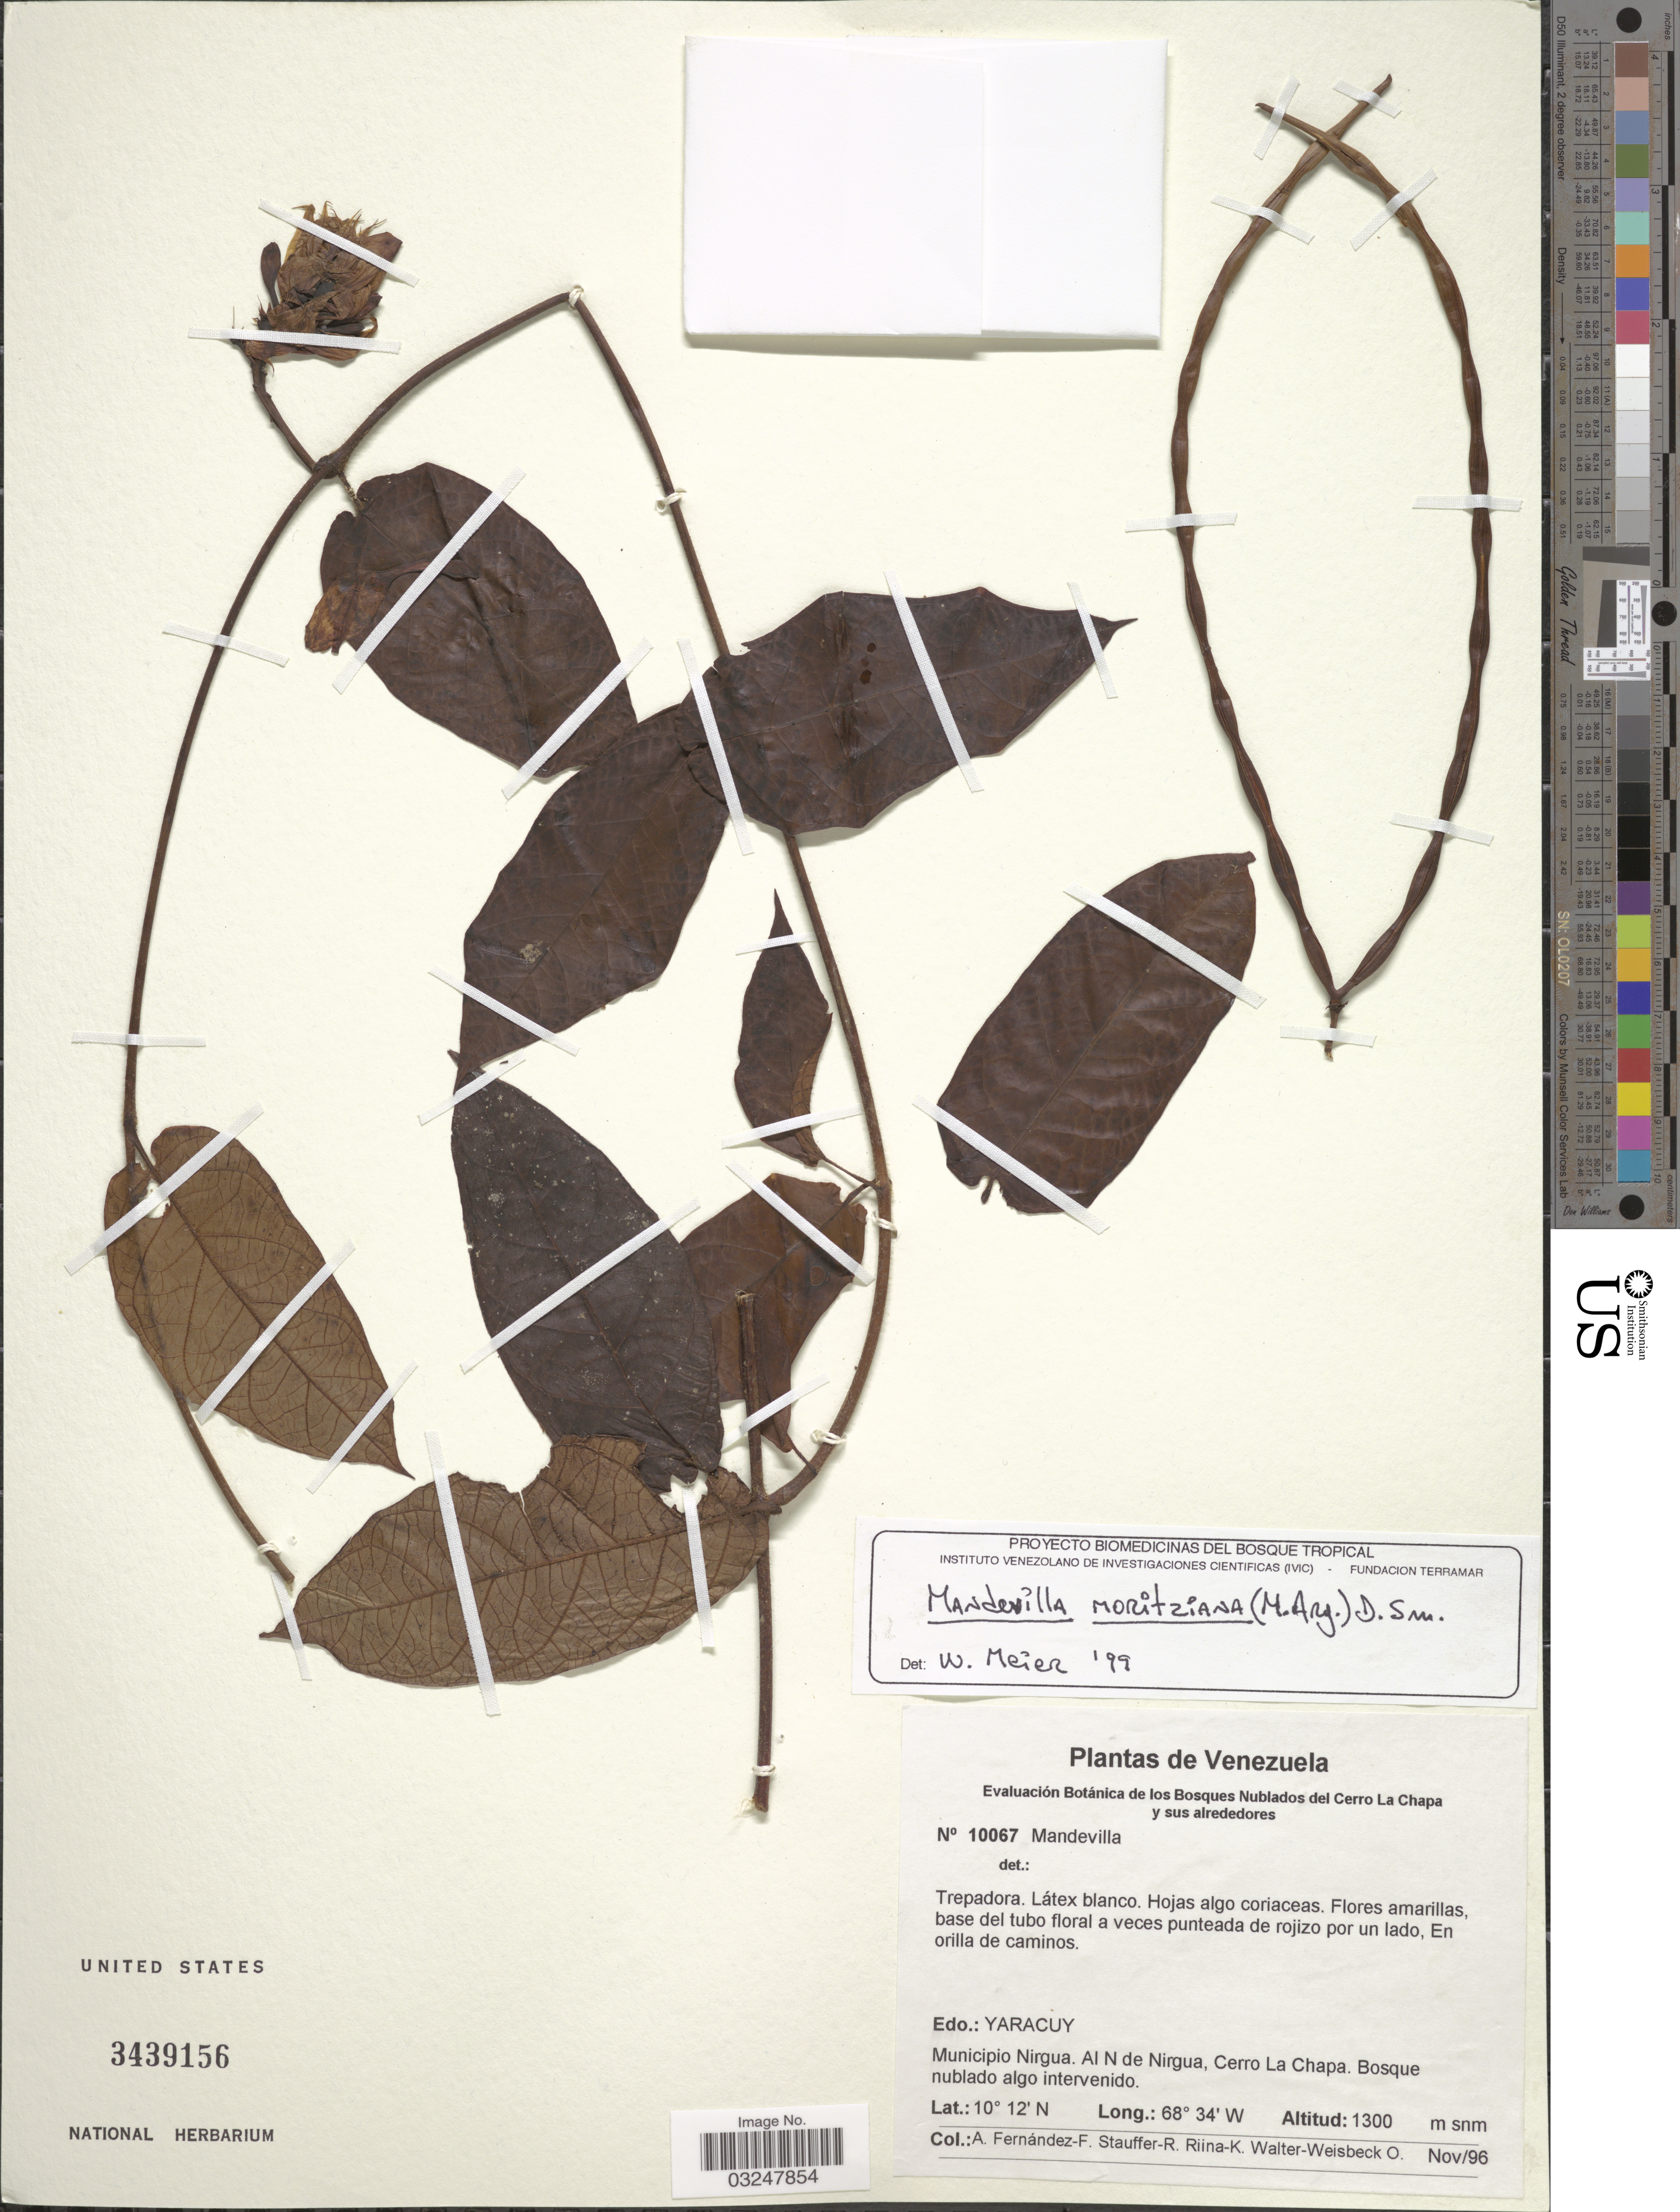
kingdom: Plantae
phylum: Tracheophyta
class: Magnoliopsida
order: Gentianales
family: Apocynaceae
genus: Mandevilla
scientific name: Mandevilla moritziana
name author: (Müll. Arg.) Donn. Sm.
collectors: A. Fernandez, F. W. Stauffer, R. Riina, K. Walter-Weissbeck & O. Kunert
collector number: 10067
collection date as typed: Transcribed d/m/y: /11/96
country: Venezuela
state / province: Yaracuy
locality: Municipio Nirgua, Al N de Nirgua, Cerro La Chapa, Bosque nublado algo intervenido.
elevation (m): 1300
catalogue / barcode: US 3439156